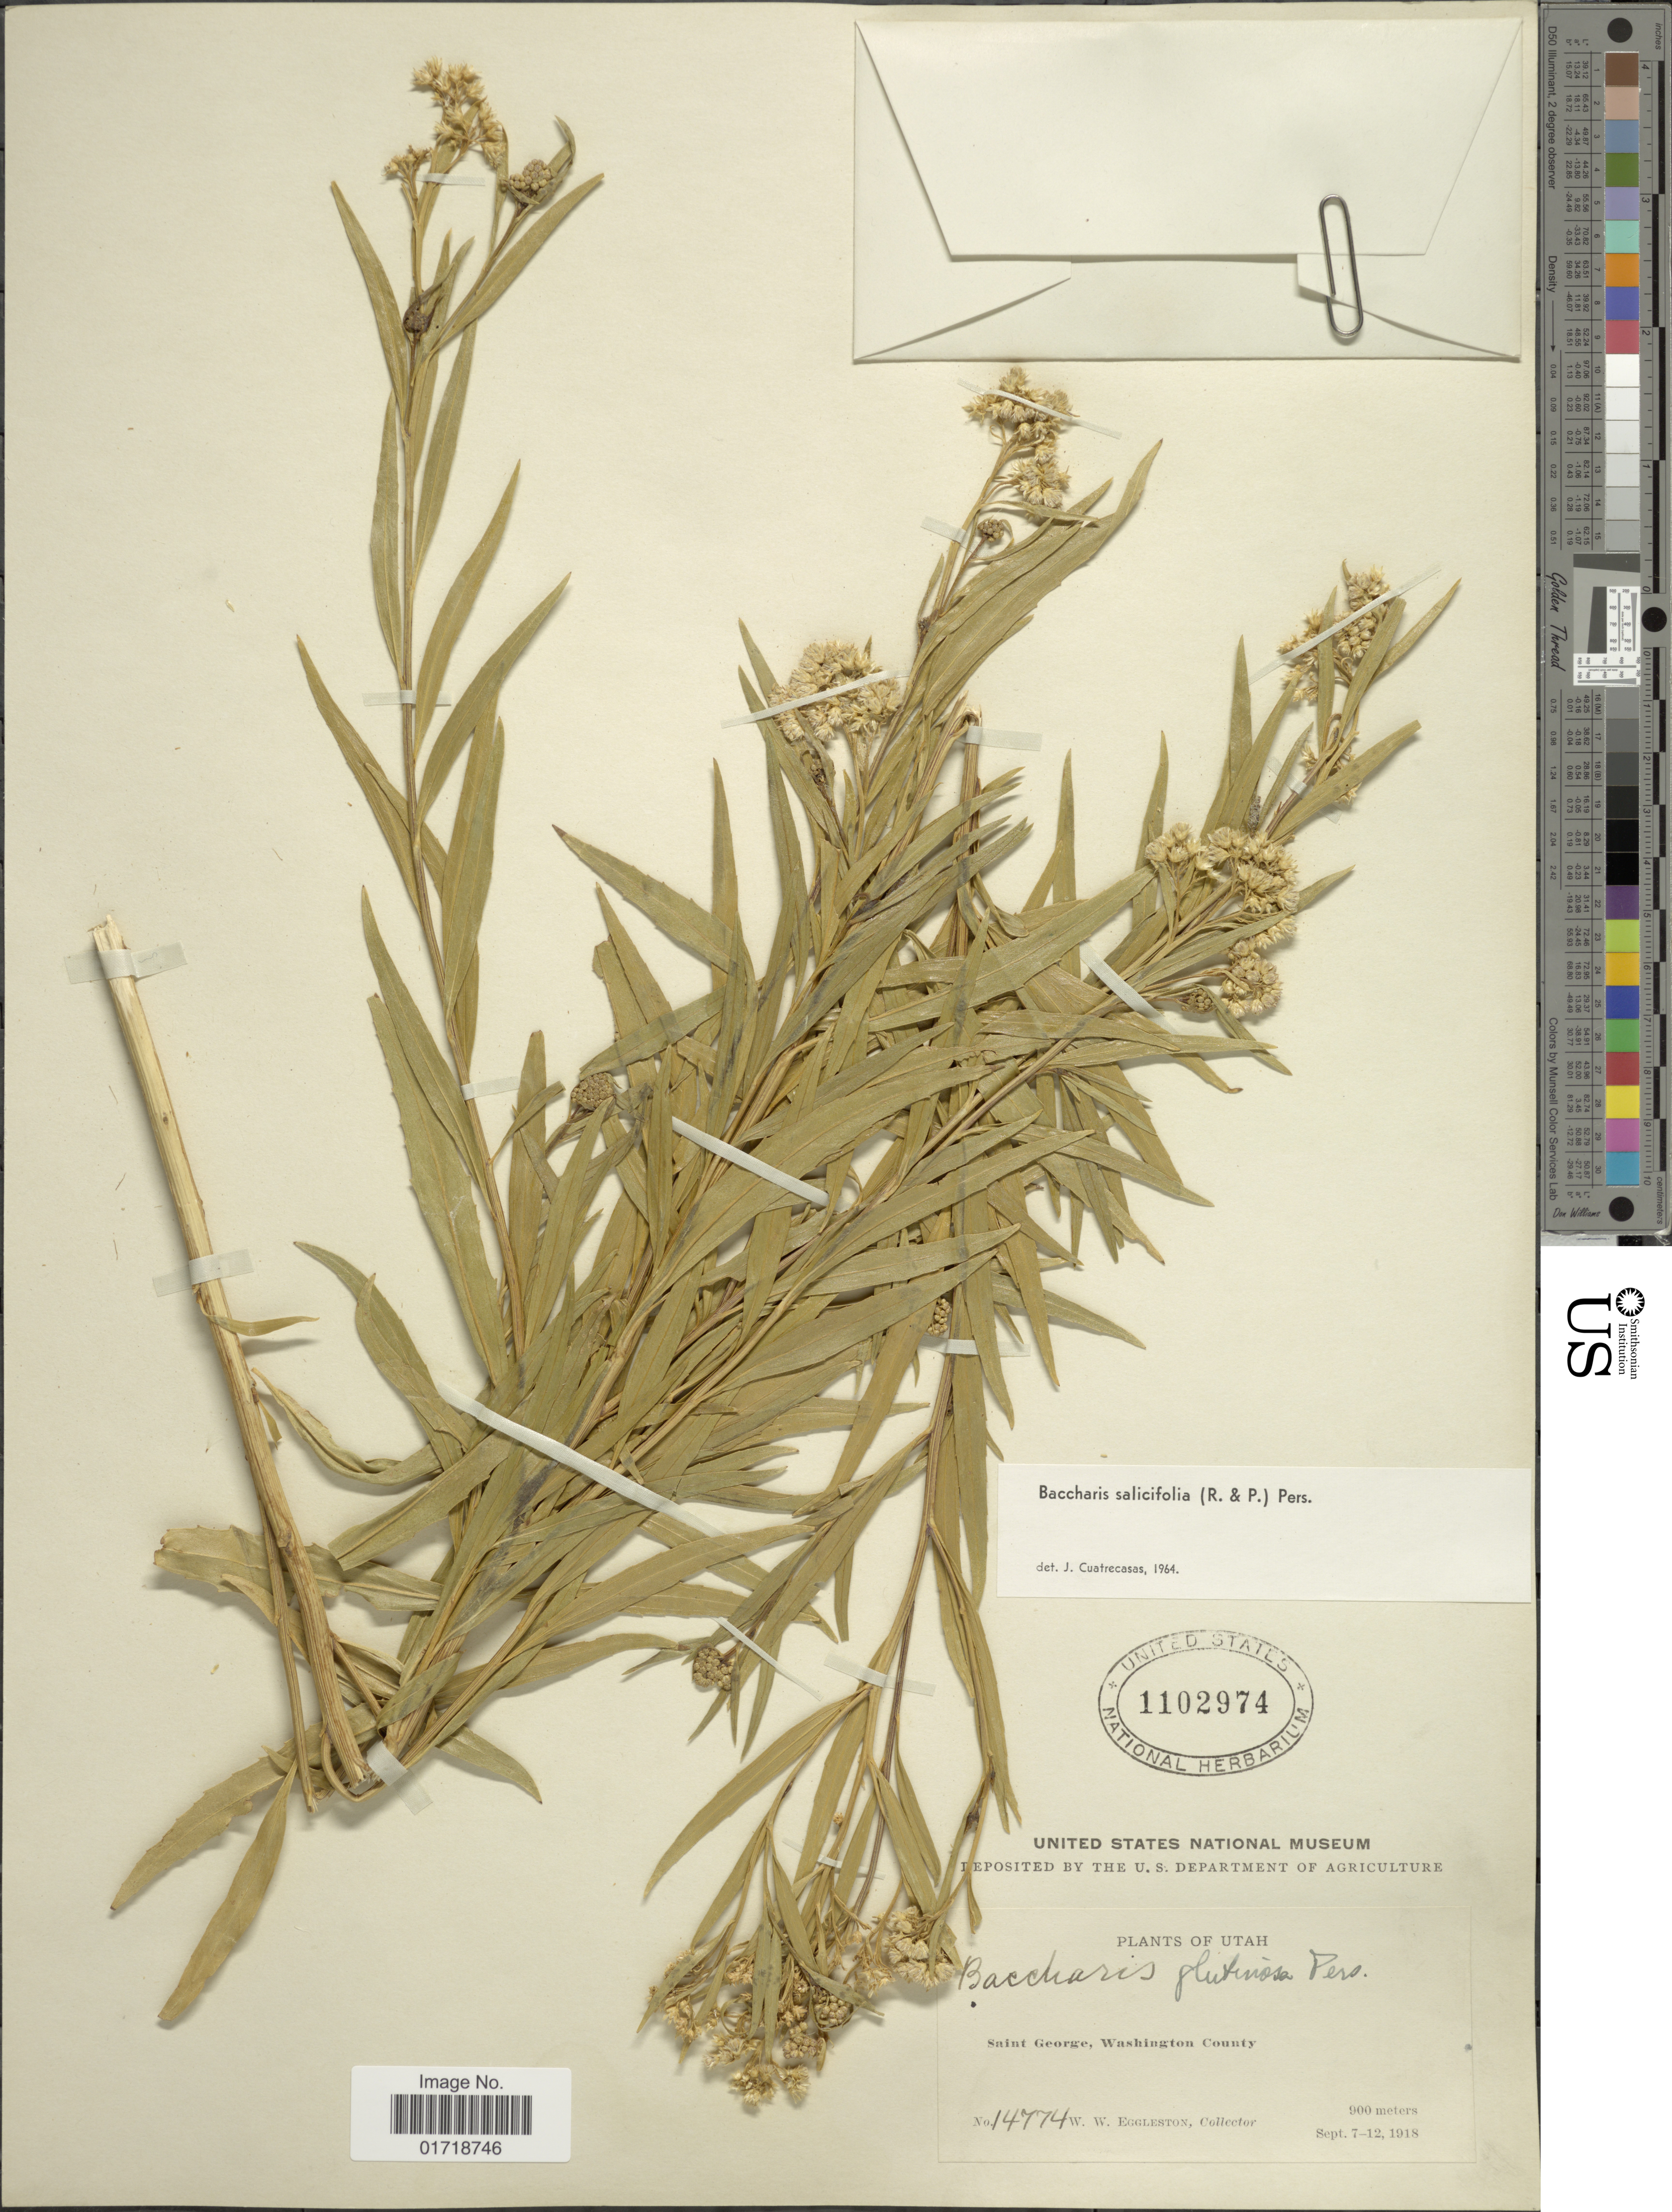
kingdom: Plantae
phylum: Tracheophyta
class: Magnoliopsida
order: Asterales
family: Asteraceae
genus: Baccharis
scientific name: Baccharis glutinosa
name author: Pers.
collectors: W. W. Eggleston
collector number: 14774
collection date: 1918-09-07/1918-09-12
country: United States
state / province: Utah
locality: Saint George, Washington County.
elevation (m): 900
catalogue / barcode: US 1102974